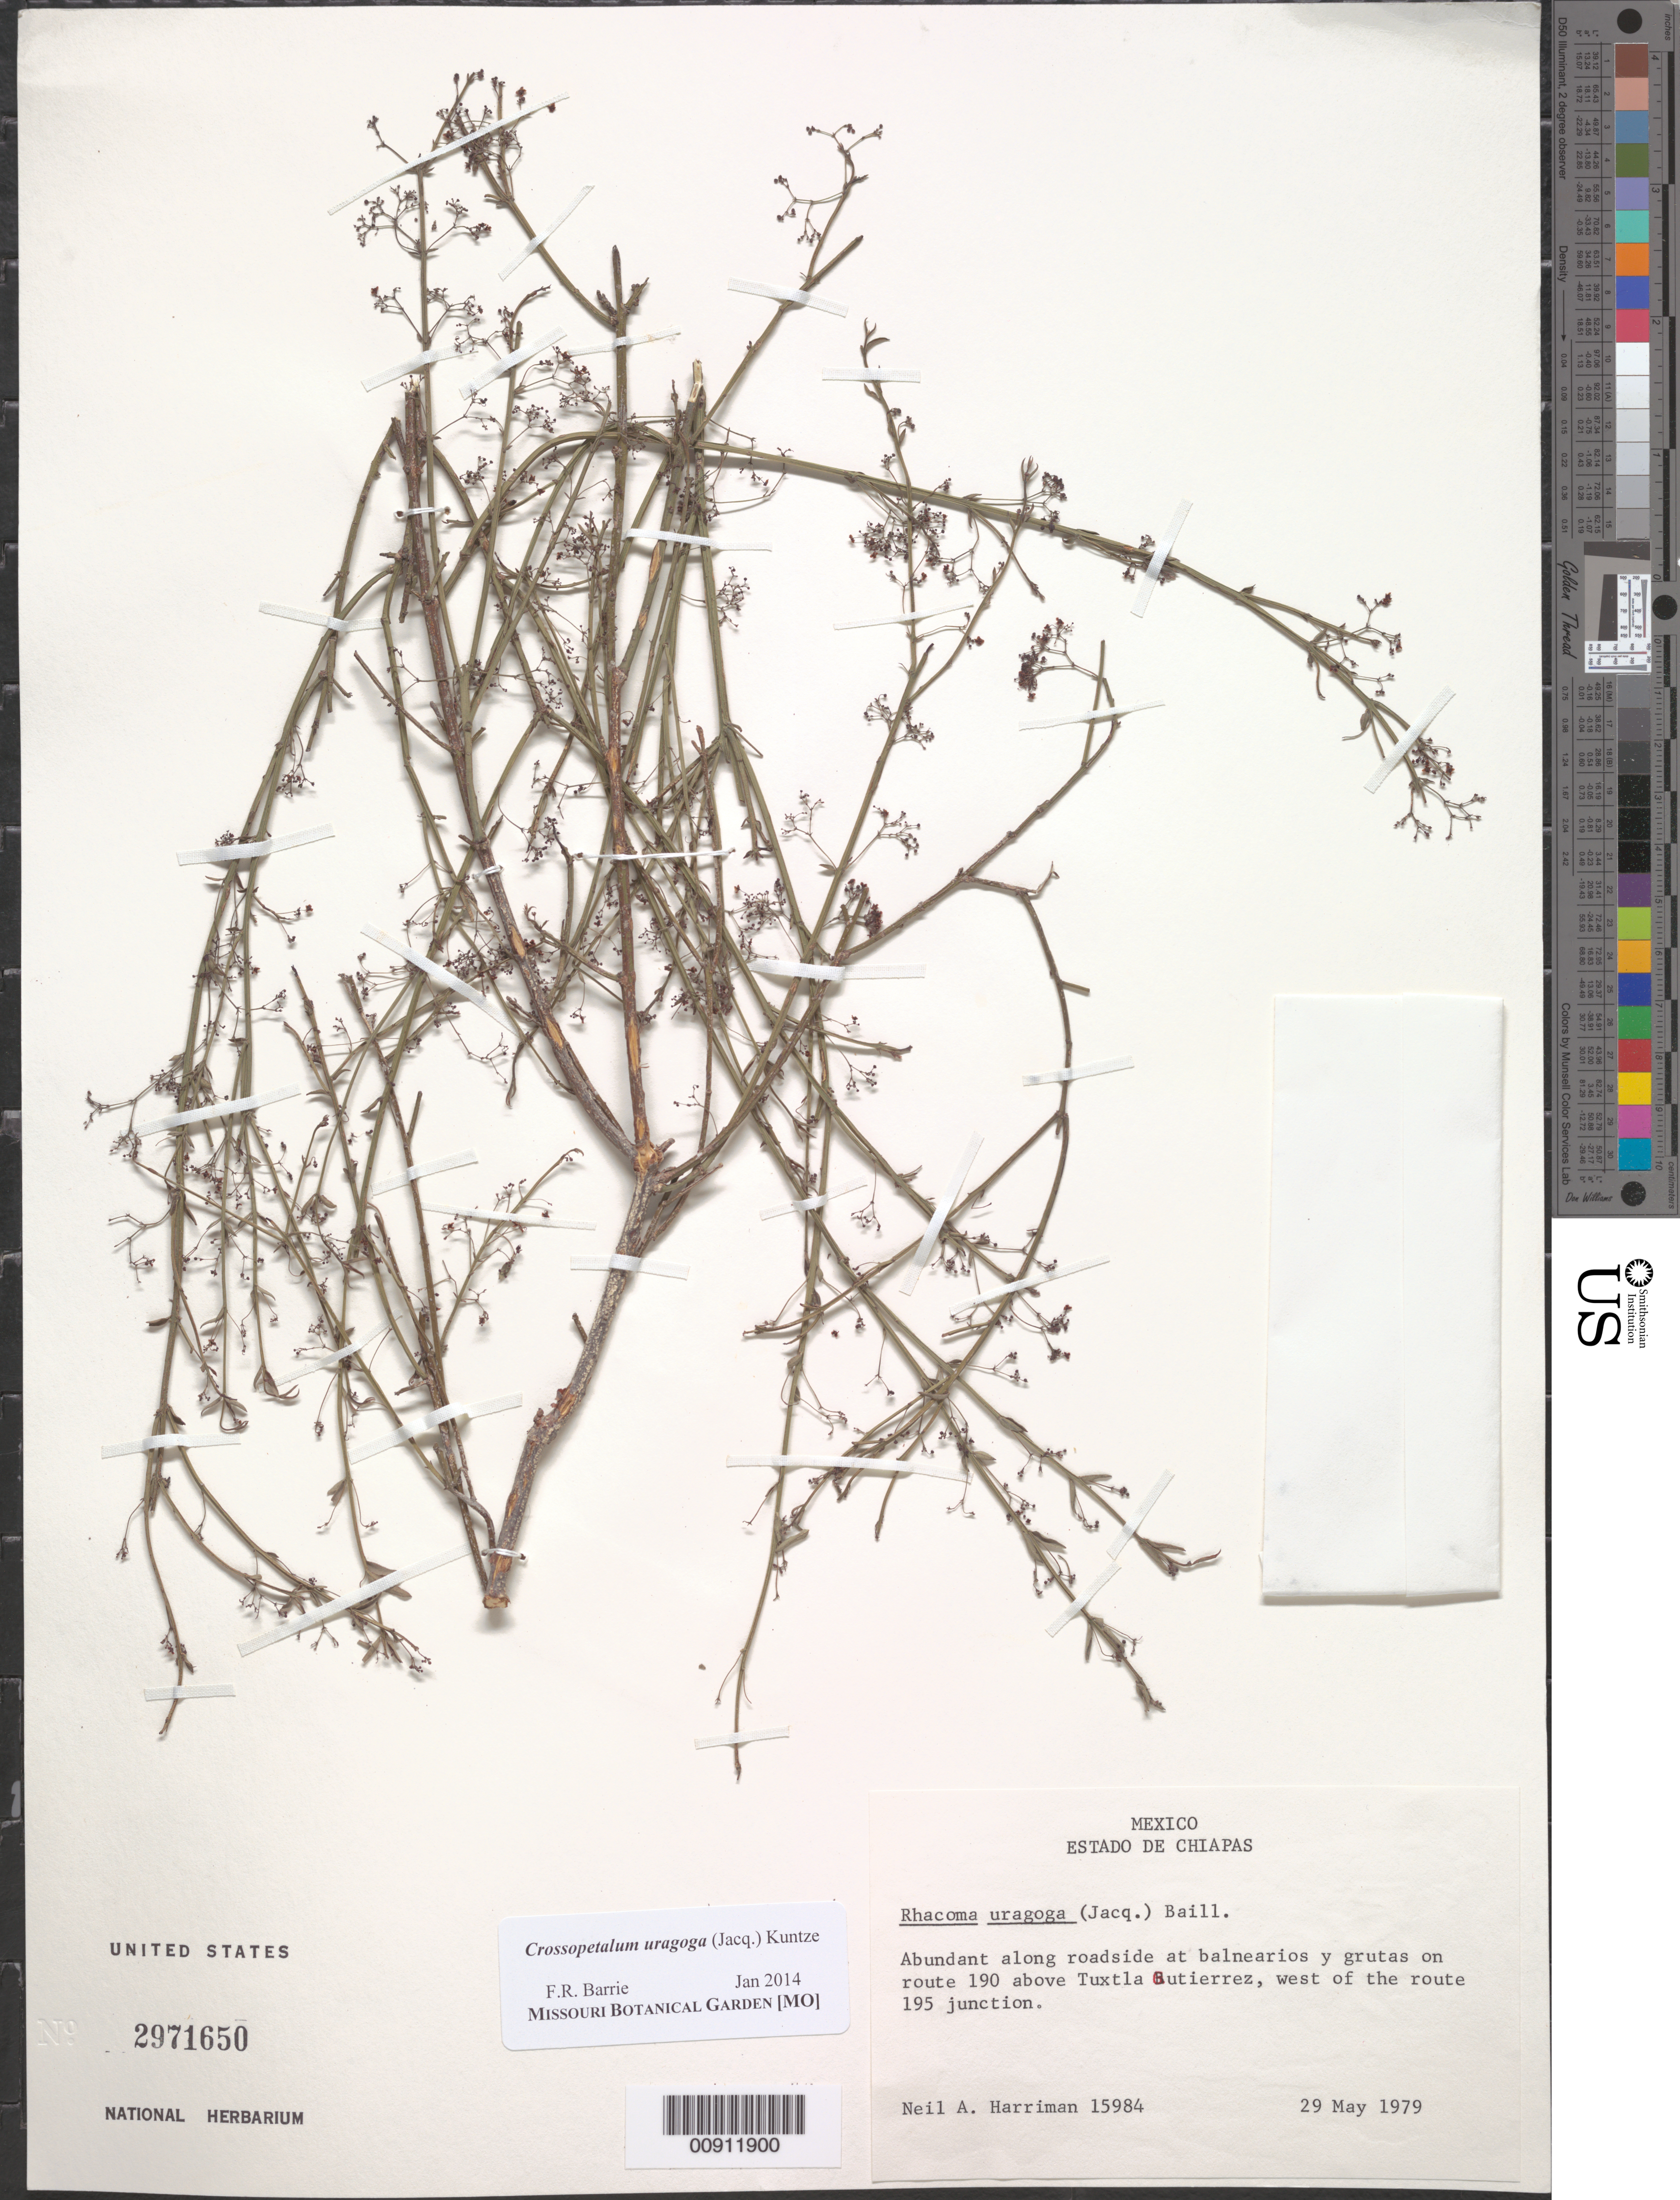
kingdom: Plantae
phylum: Tracheophyta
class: Magnoliopsida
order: Celastrales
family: Celastraceae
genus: Crossopetalum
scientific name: Crossopetalum uragoga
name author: (Jacq.) Kuntze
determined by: Barrie, F. R.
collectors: N. A. Harriman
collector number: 15984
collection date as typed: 29 May 1979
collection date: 1979-05-29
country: Mexico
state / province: Chiapas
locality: Along roadside at balnearios y grutas on route 190 above Tuxtla Gutiérrez, west of the route 195 junction.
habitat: Along roadside.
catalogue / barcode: US 2971650